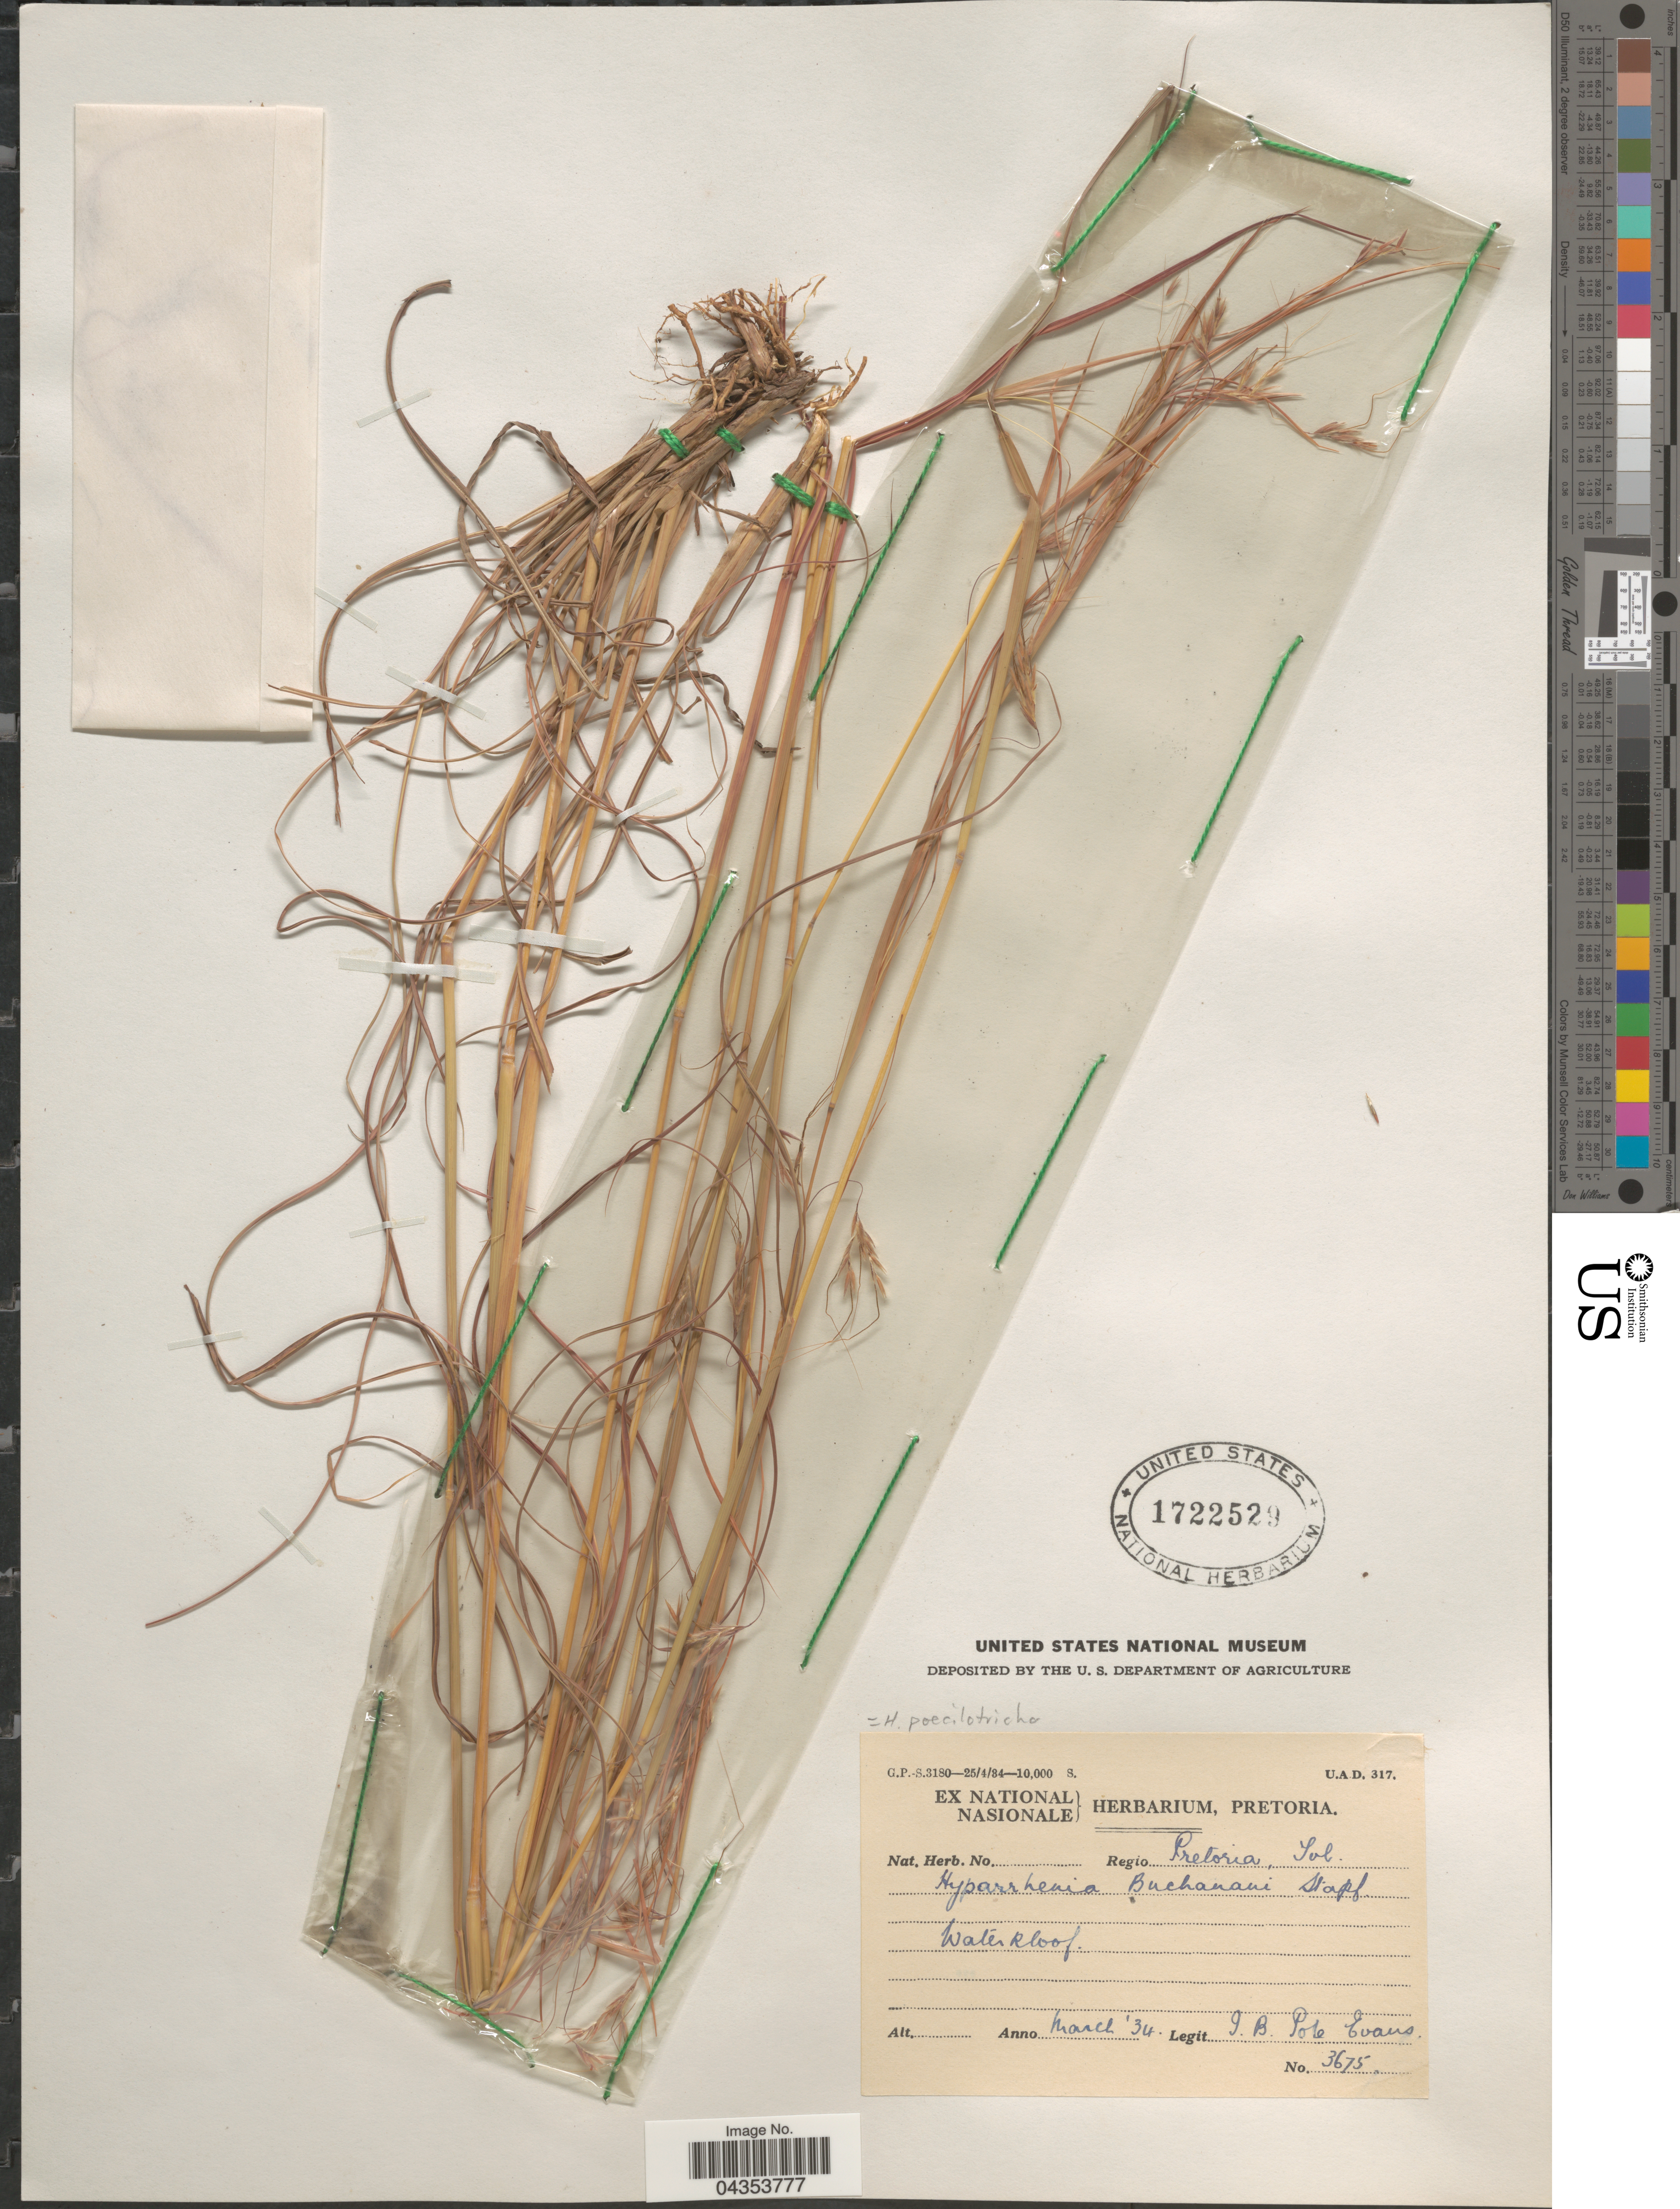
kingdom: Plantae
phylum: Tracheophyta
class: Liliopsida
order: Poales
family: Poaceae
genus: Hyparrhenia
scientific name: Hyparrhenia poecilotricha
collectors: I. B. Pole-Evans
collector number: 3675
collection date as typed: Transcribed d/m/y: /3/34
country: South Africa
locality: Regio. Pretoria, Tvl. Waterkloof.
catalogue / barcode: US 1722529